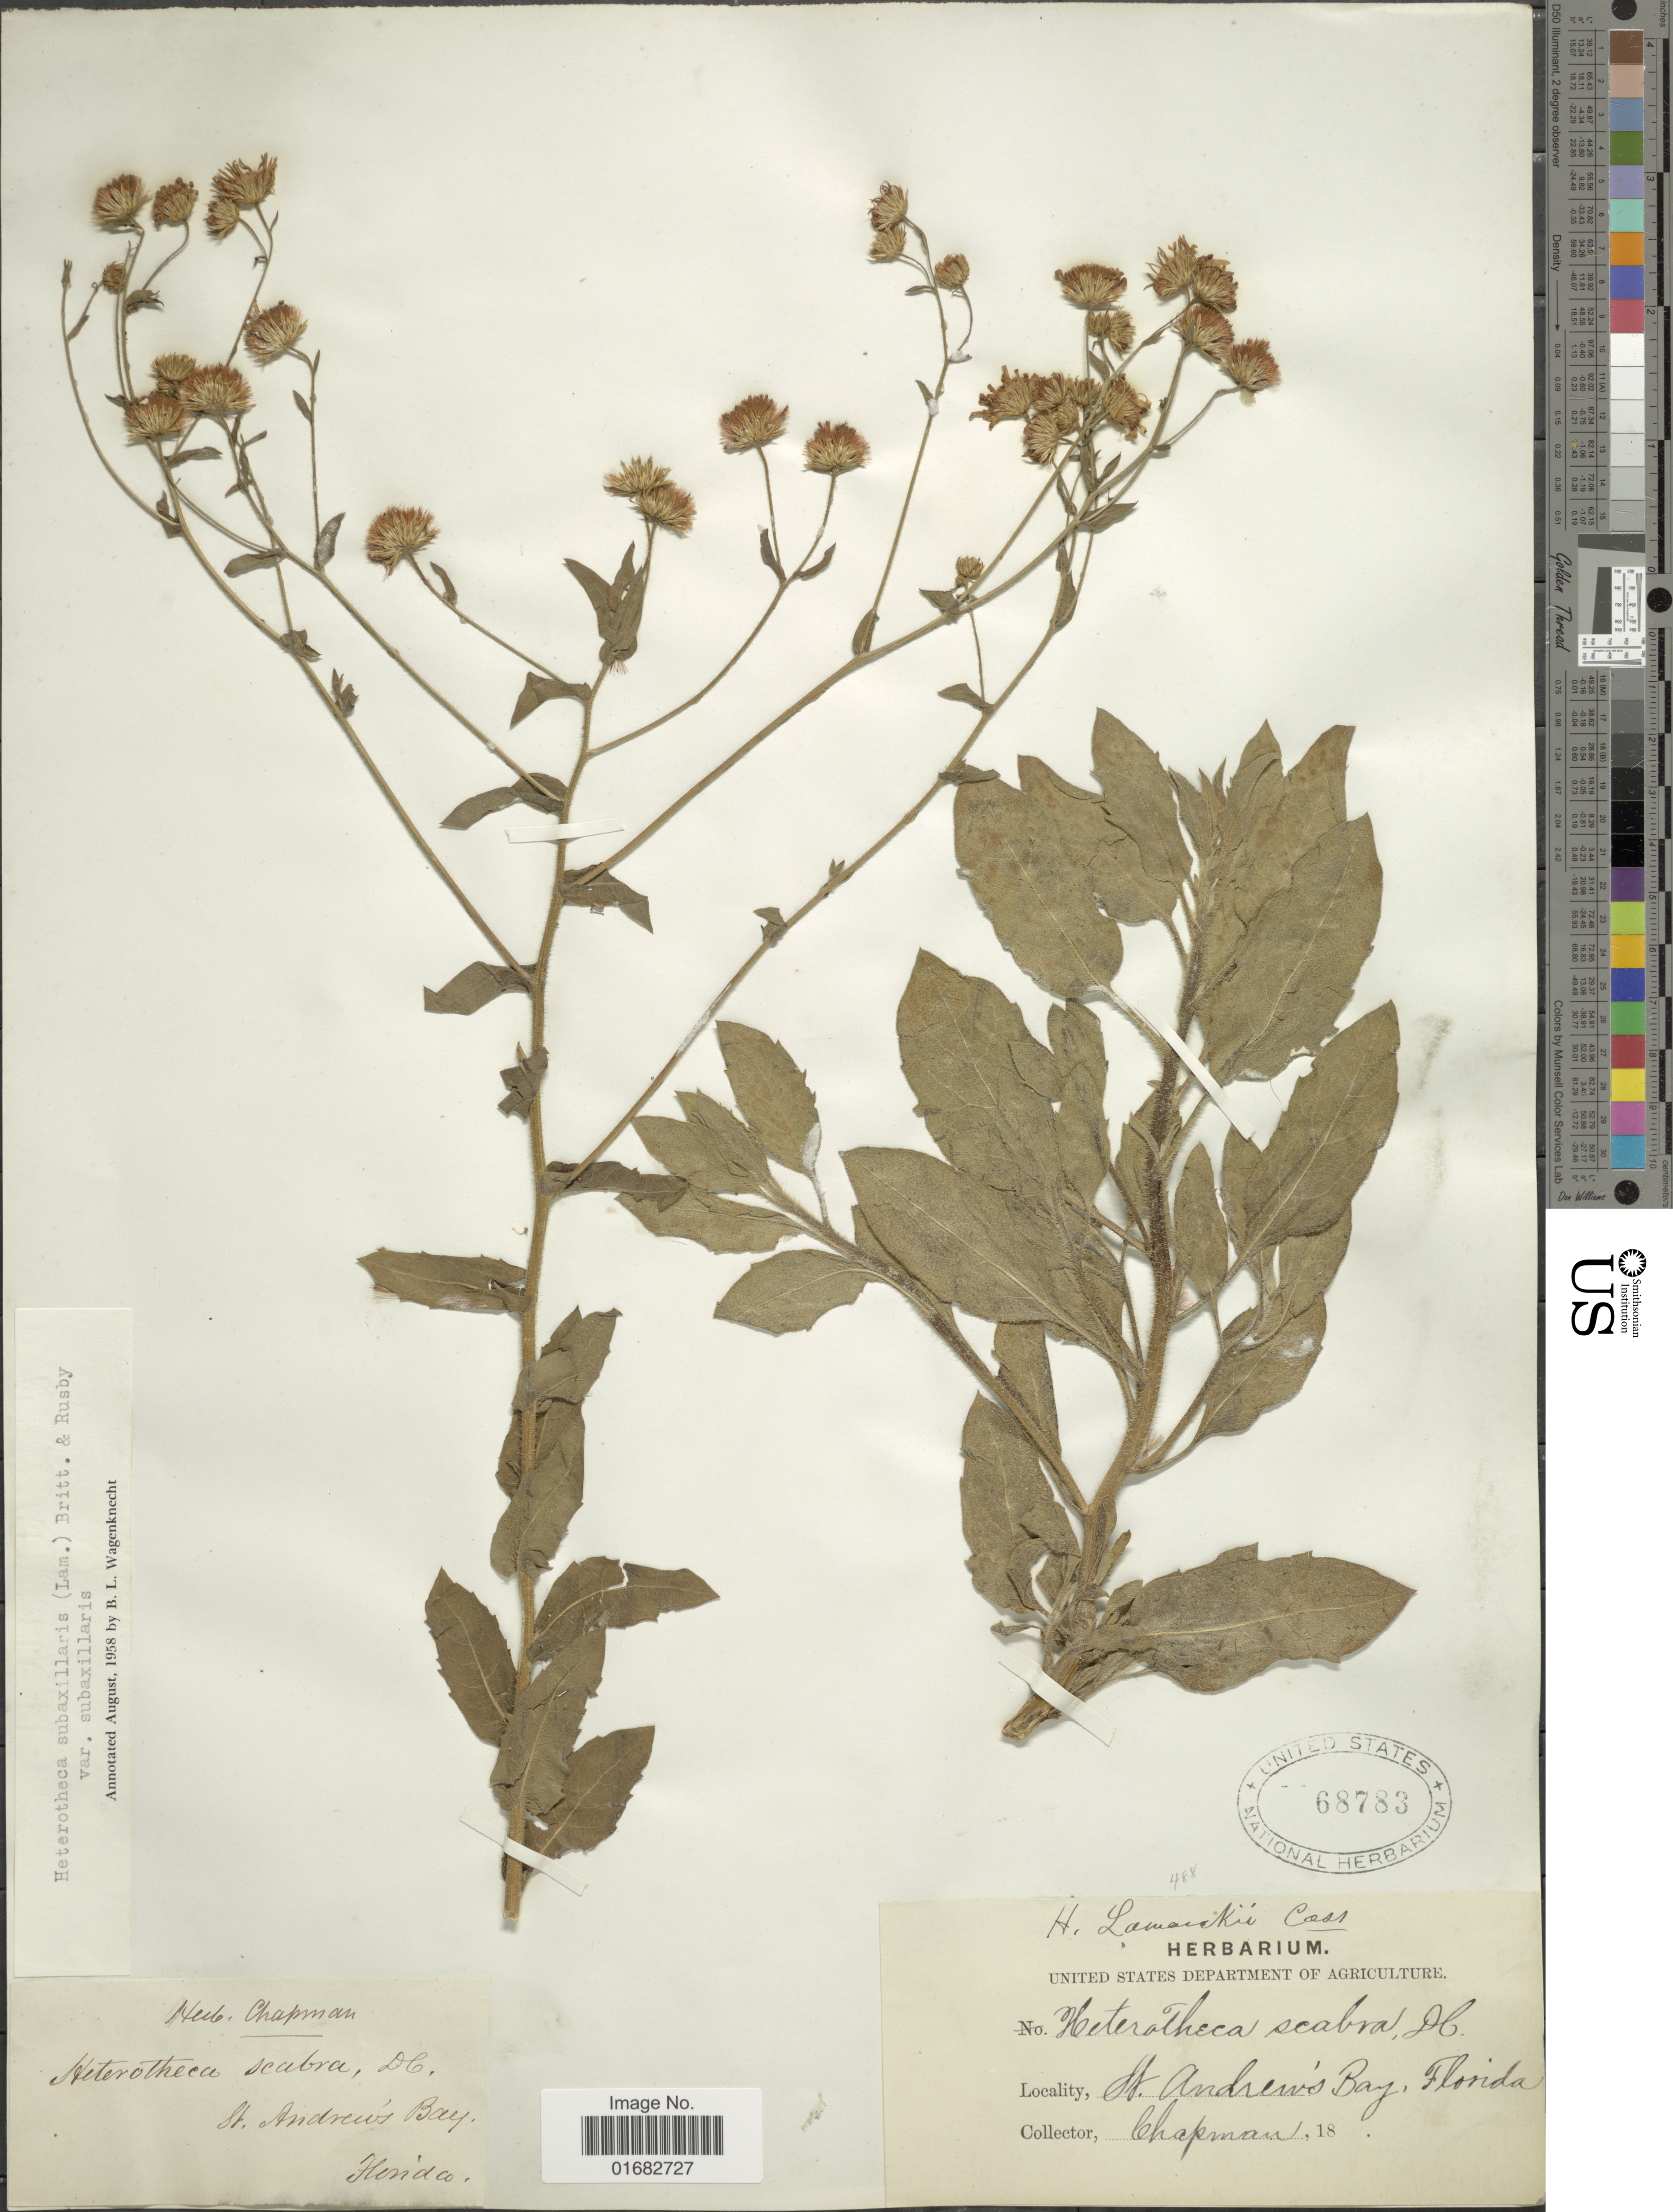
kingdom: Plantae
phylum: Tracheophyta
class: Magnoliopsida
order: Asterales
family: Asteraceae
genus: Heterotheca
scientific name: Heterotheca subaxillaris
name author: (Lam.) Britton & Rusby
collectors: A. Chapman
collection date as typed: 18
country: United States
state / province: Florida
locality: St. Andrew's Bay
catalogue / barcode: US 68783